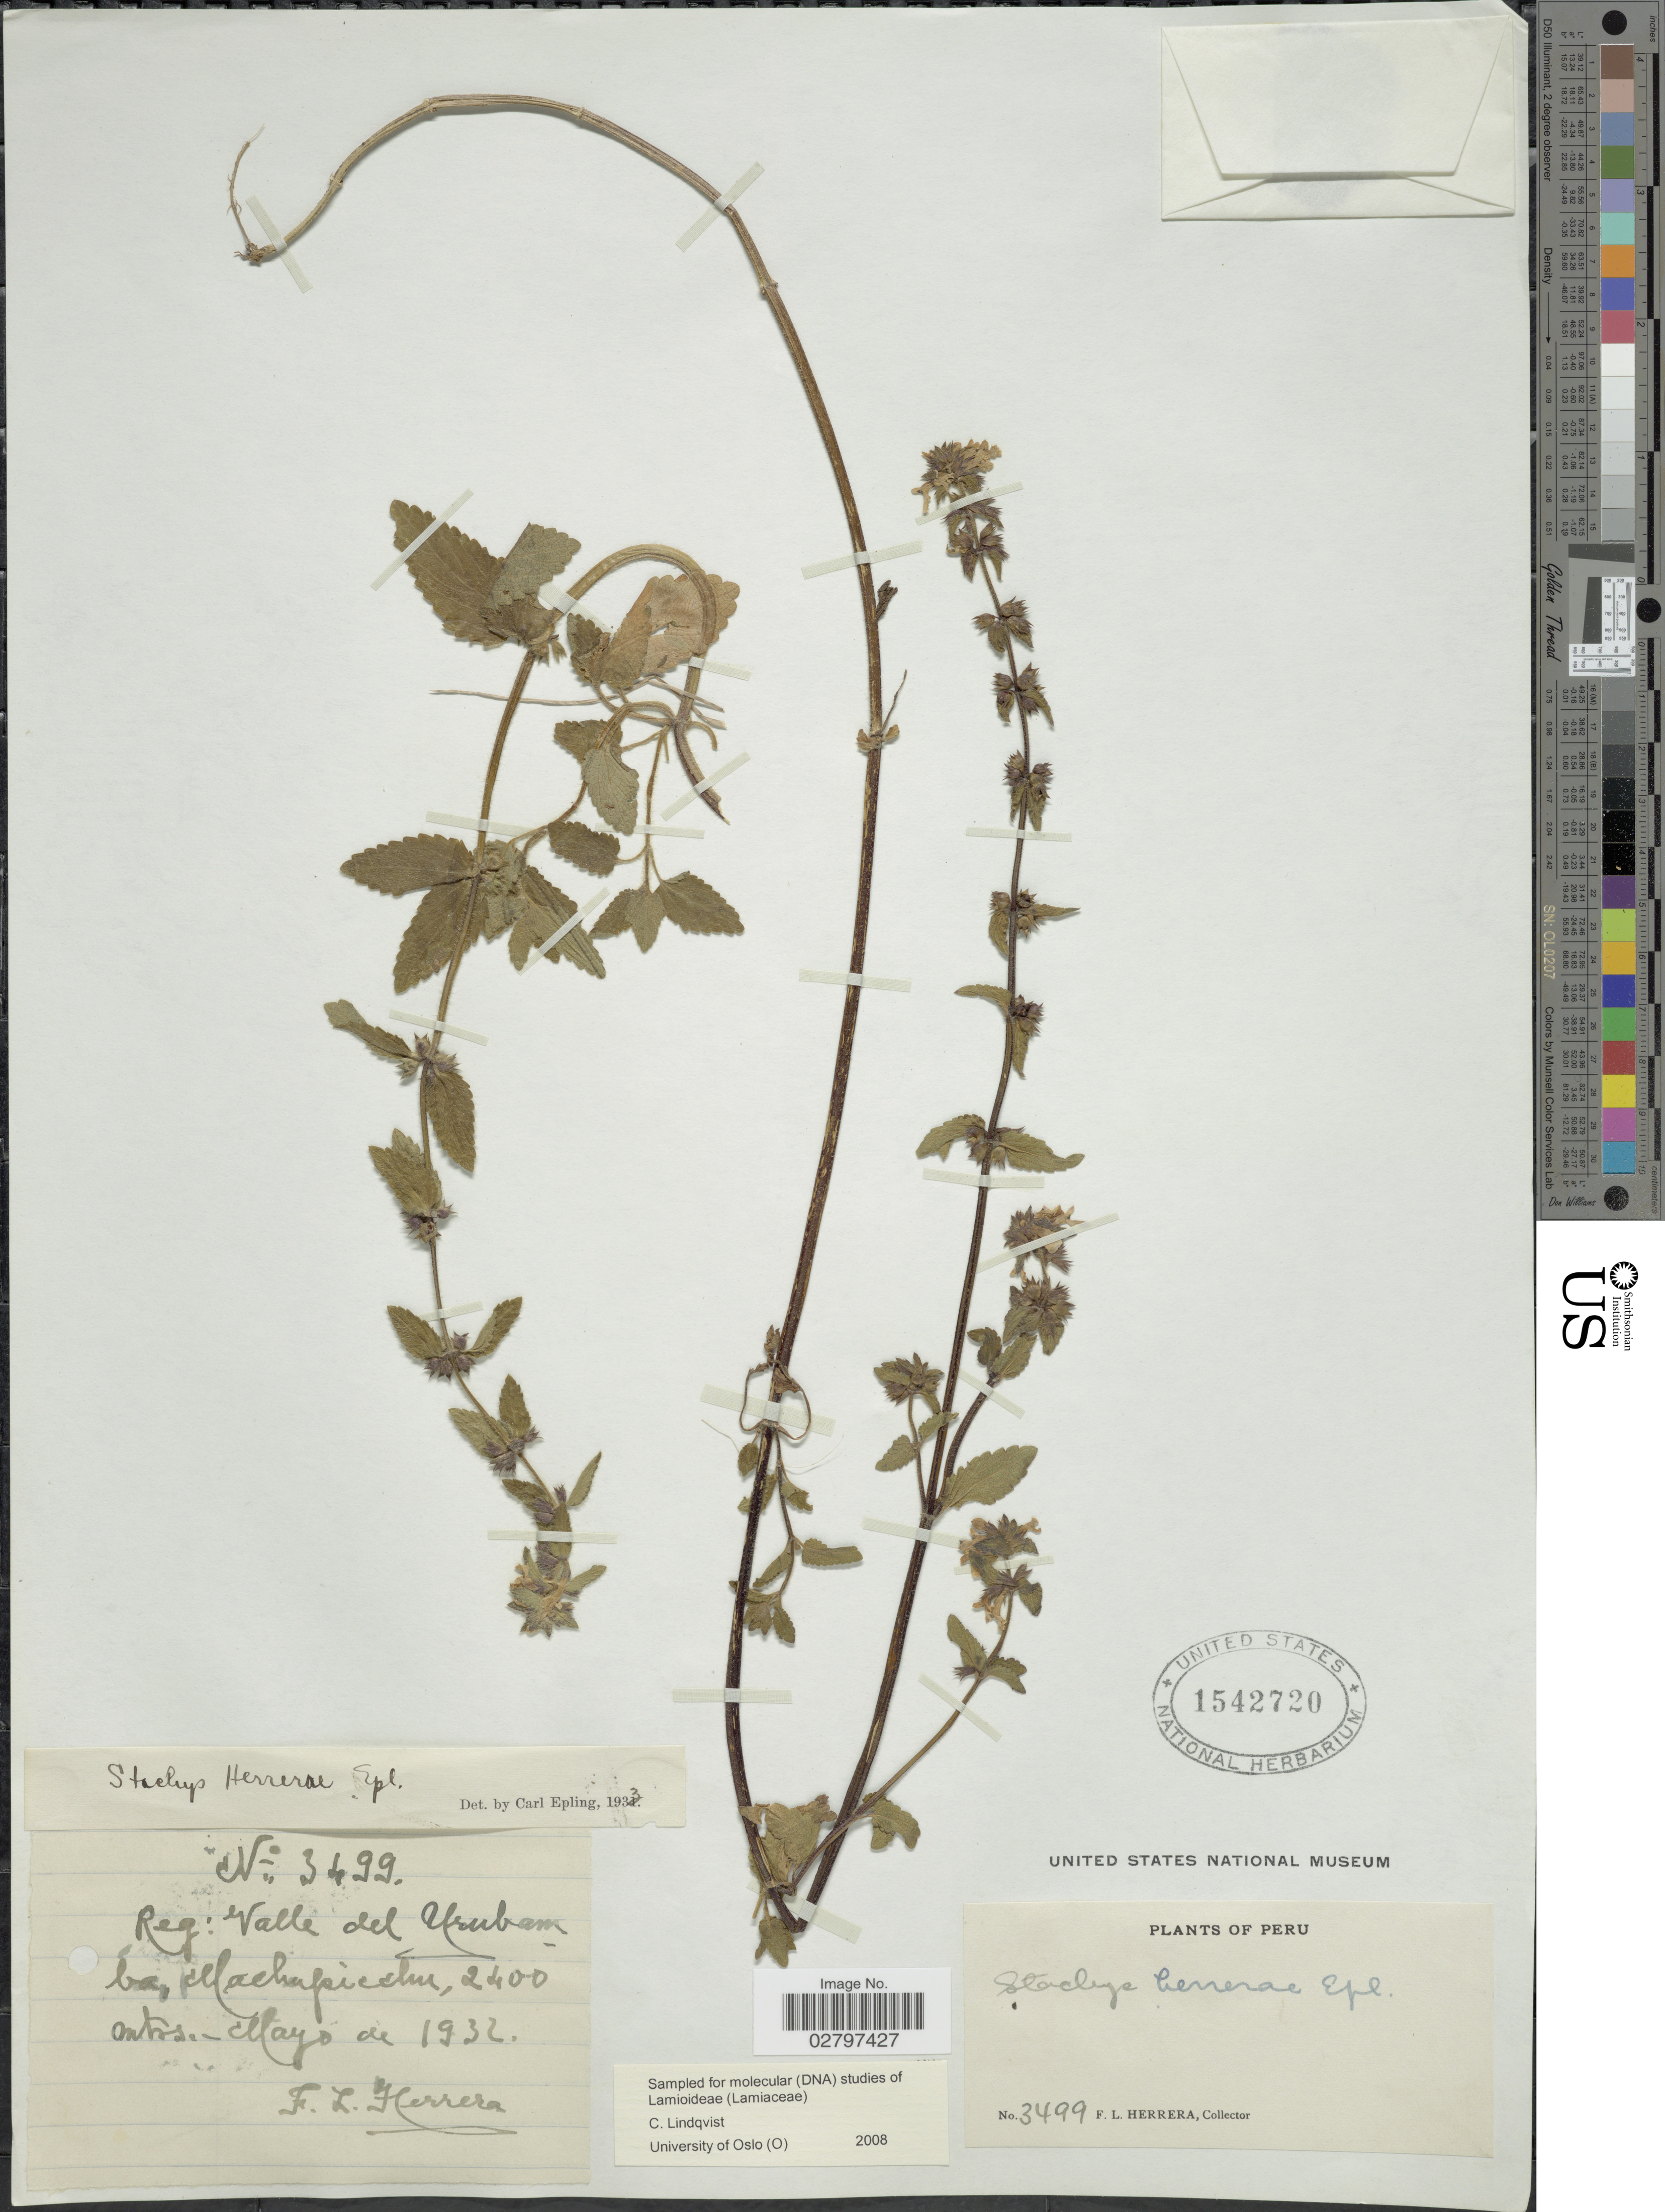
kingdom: Plantae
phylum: Tracheophyta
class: Magnoliopsida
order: Lamiales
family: Lamiaceae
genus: Stachys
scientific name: Stachys herrerae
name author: Epling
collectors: F. L. Herrera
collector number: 3499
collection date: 1932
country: Peru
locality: Reg: Valle del Usubamba, Machupicchu.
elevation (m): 2400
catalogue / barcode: US 1542720